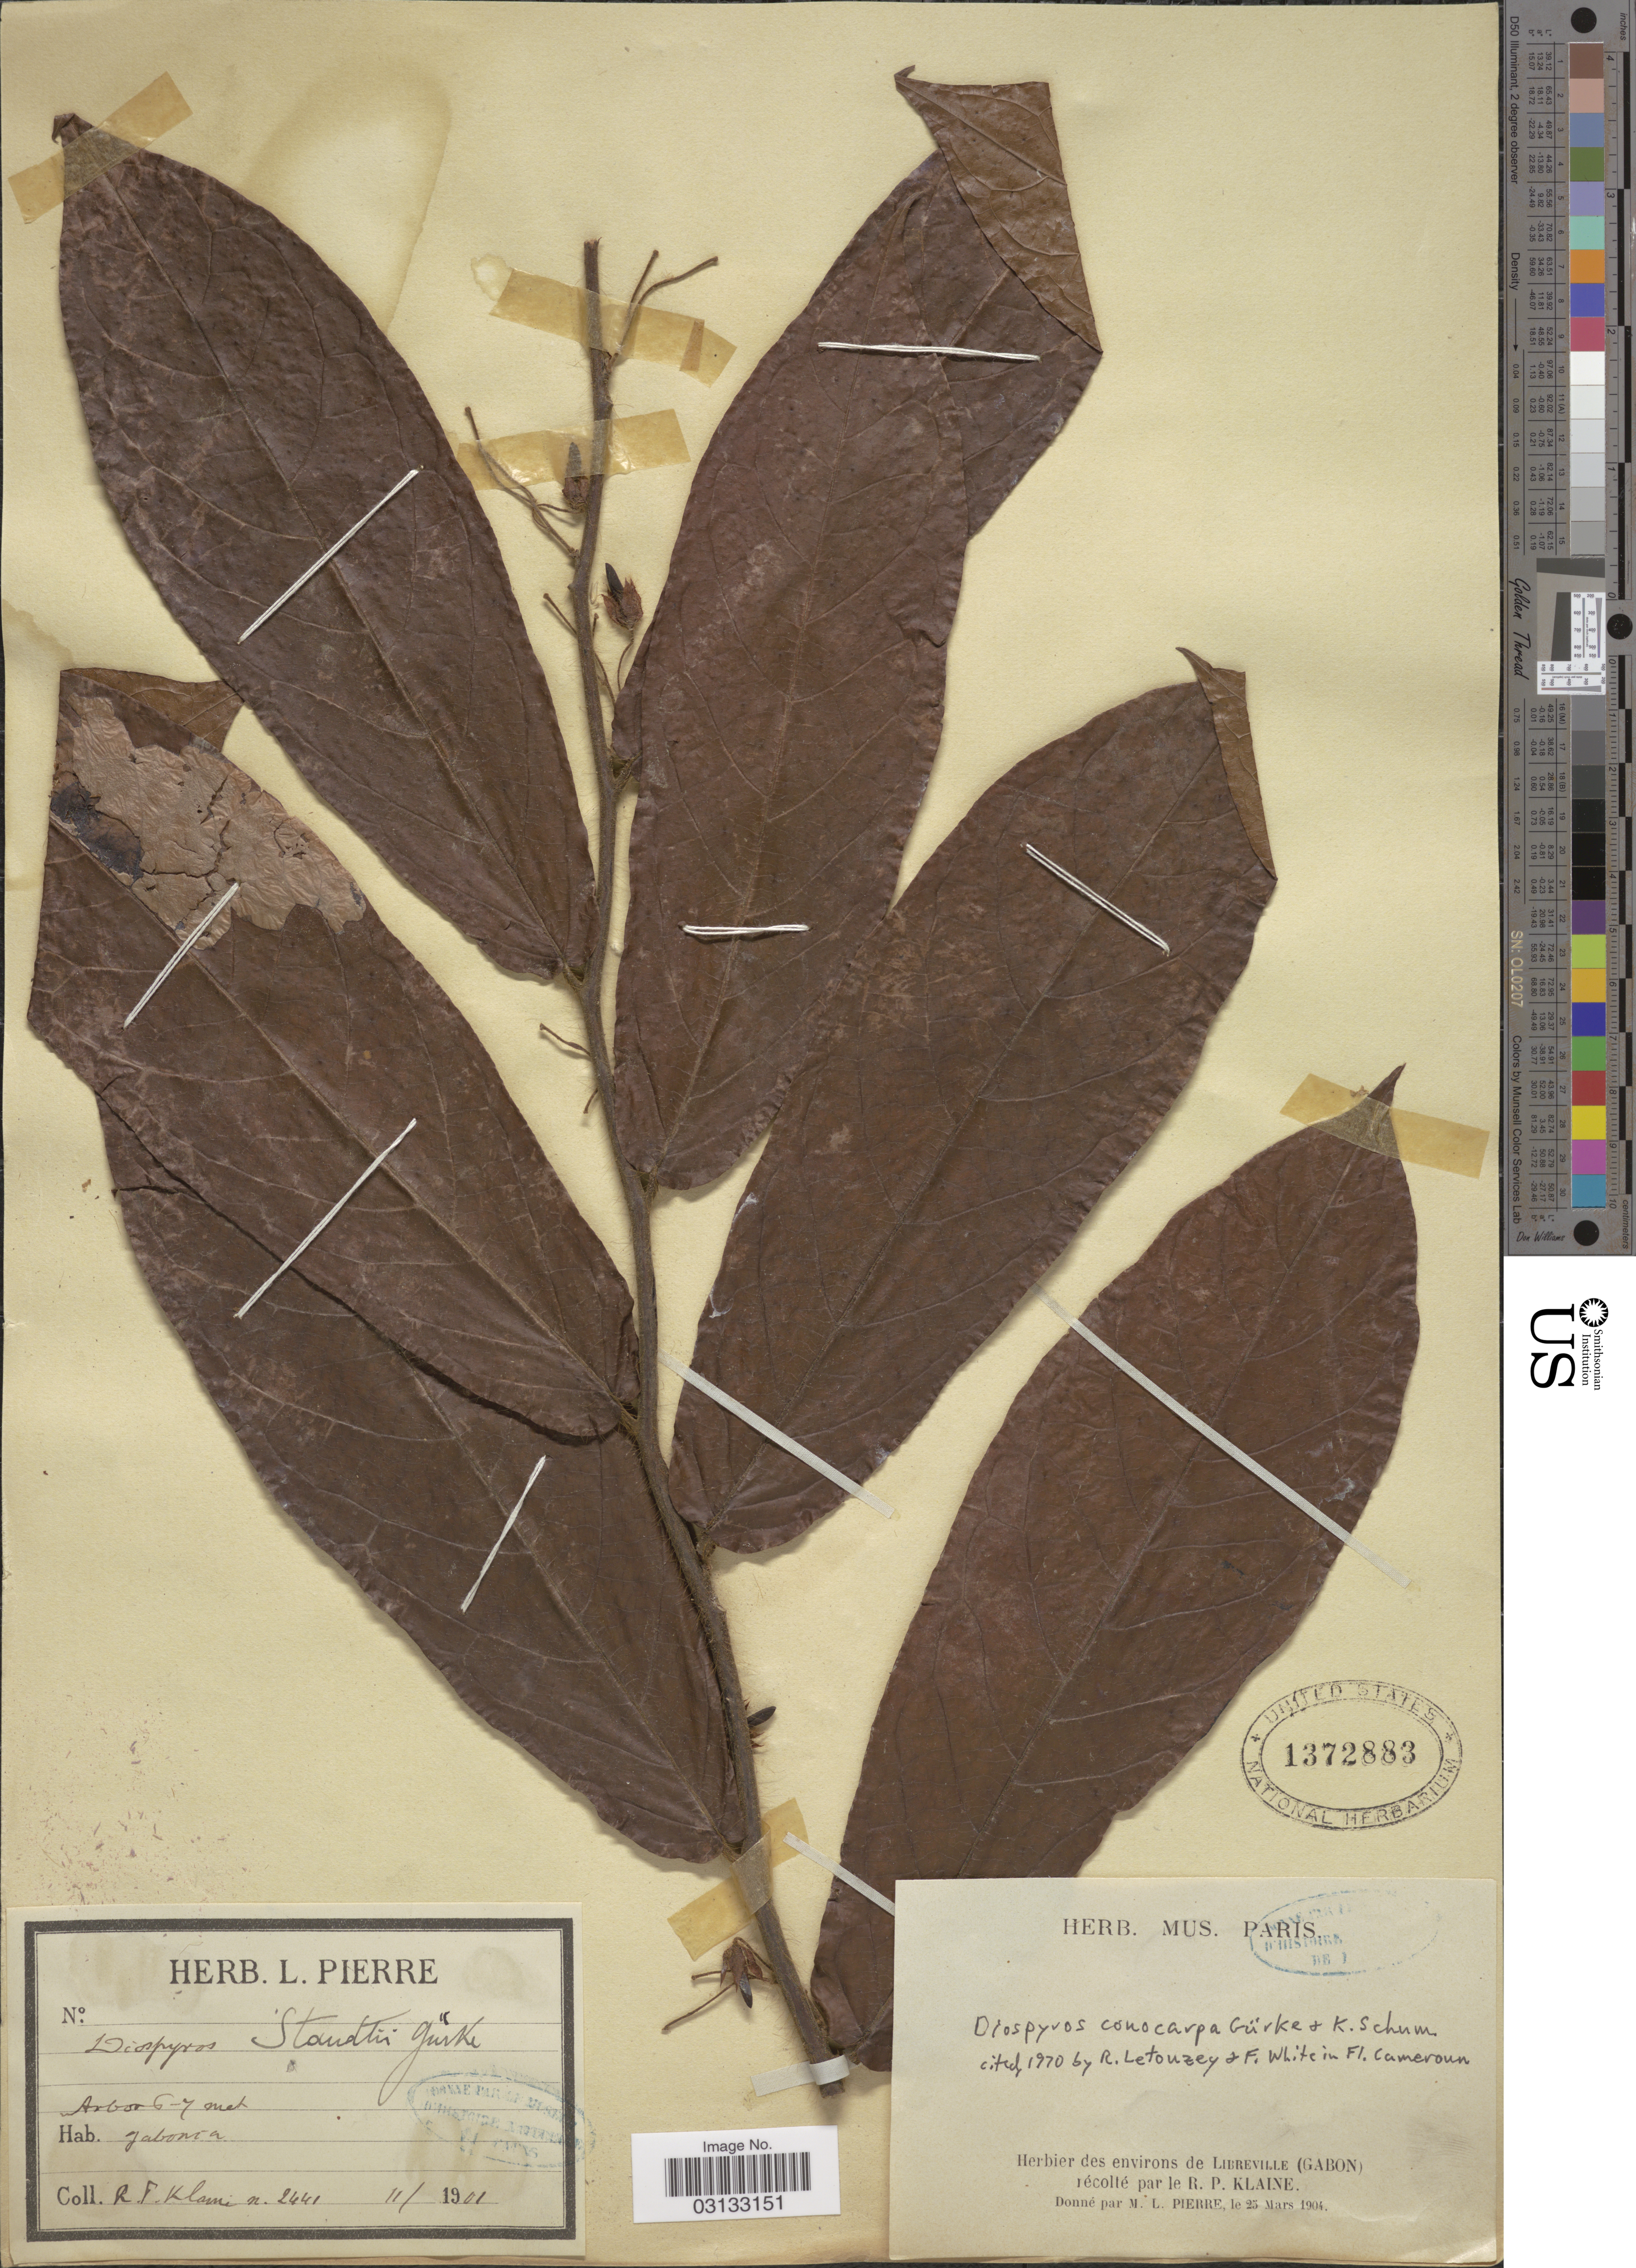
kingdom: Plantae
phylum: Tracheophyta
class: Magnoliopsida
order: Ericales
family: Ebenaceae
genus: Diospyros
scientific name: Diospyros conocarpa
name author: Gürke & K. Schum.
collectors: R. Klaine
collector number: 2441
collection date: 1901-11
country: Gabon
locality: Gabonia, des environs de Libreville (Gabon).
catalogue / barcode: US 1372883